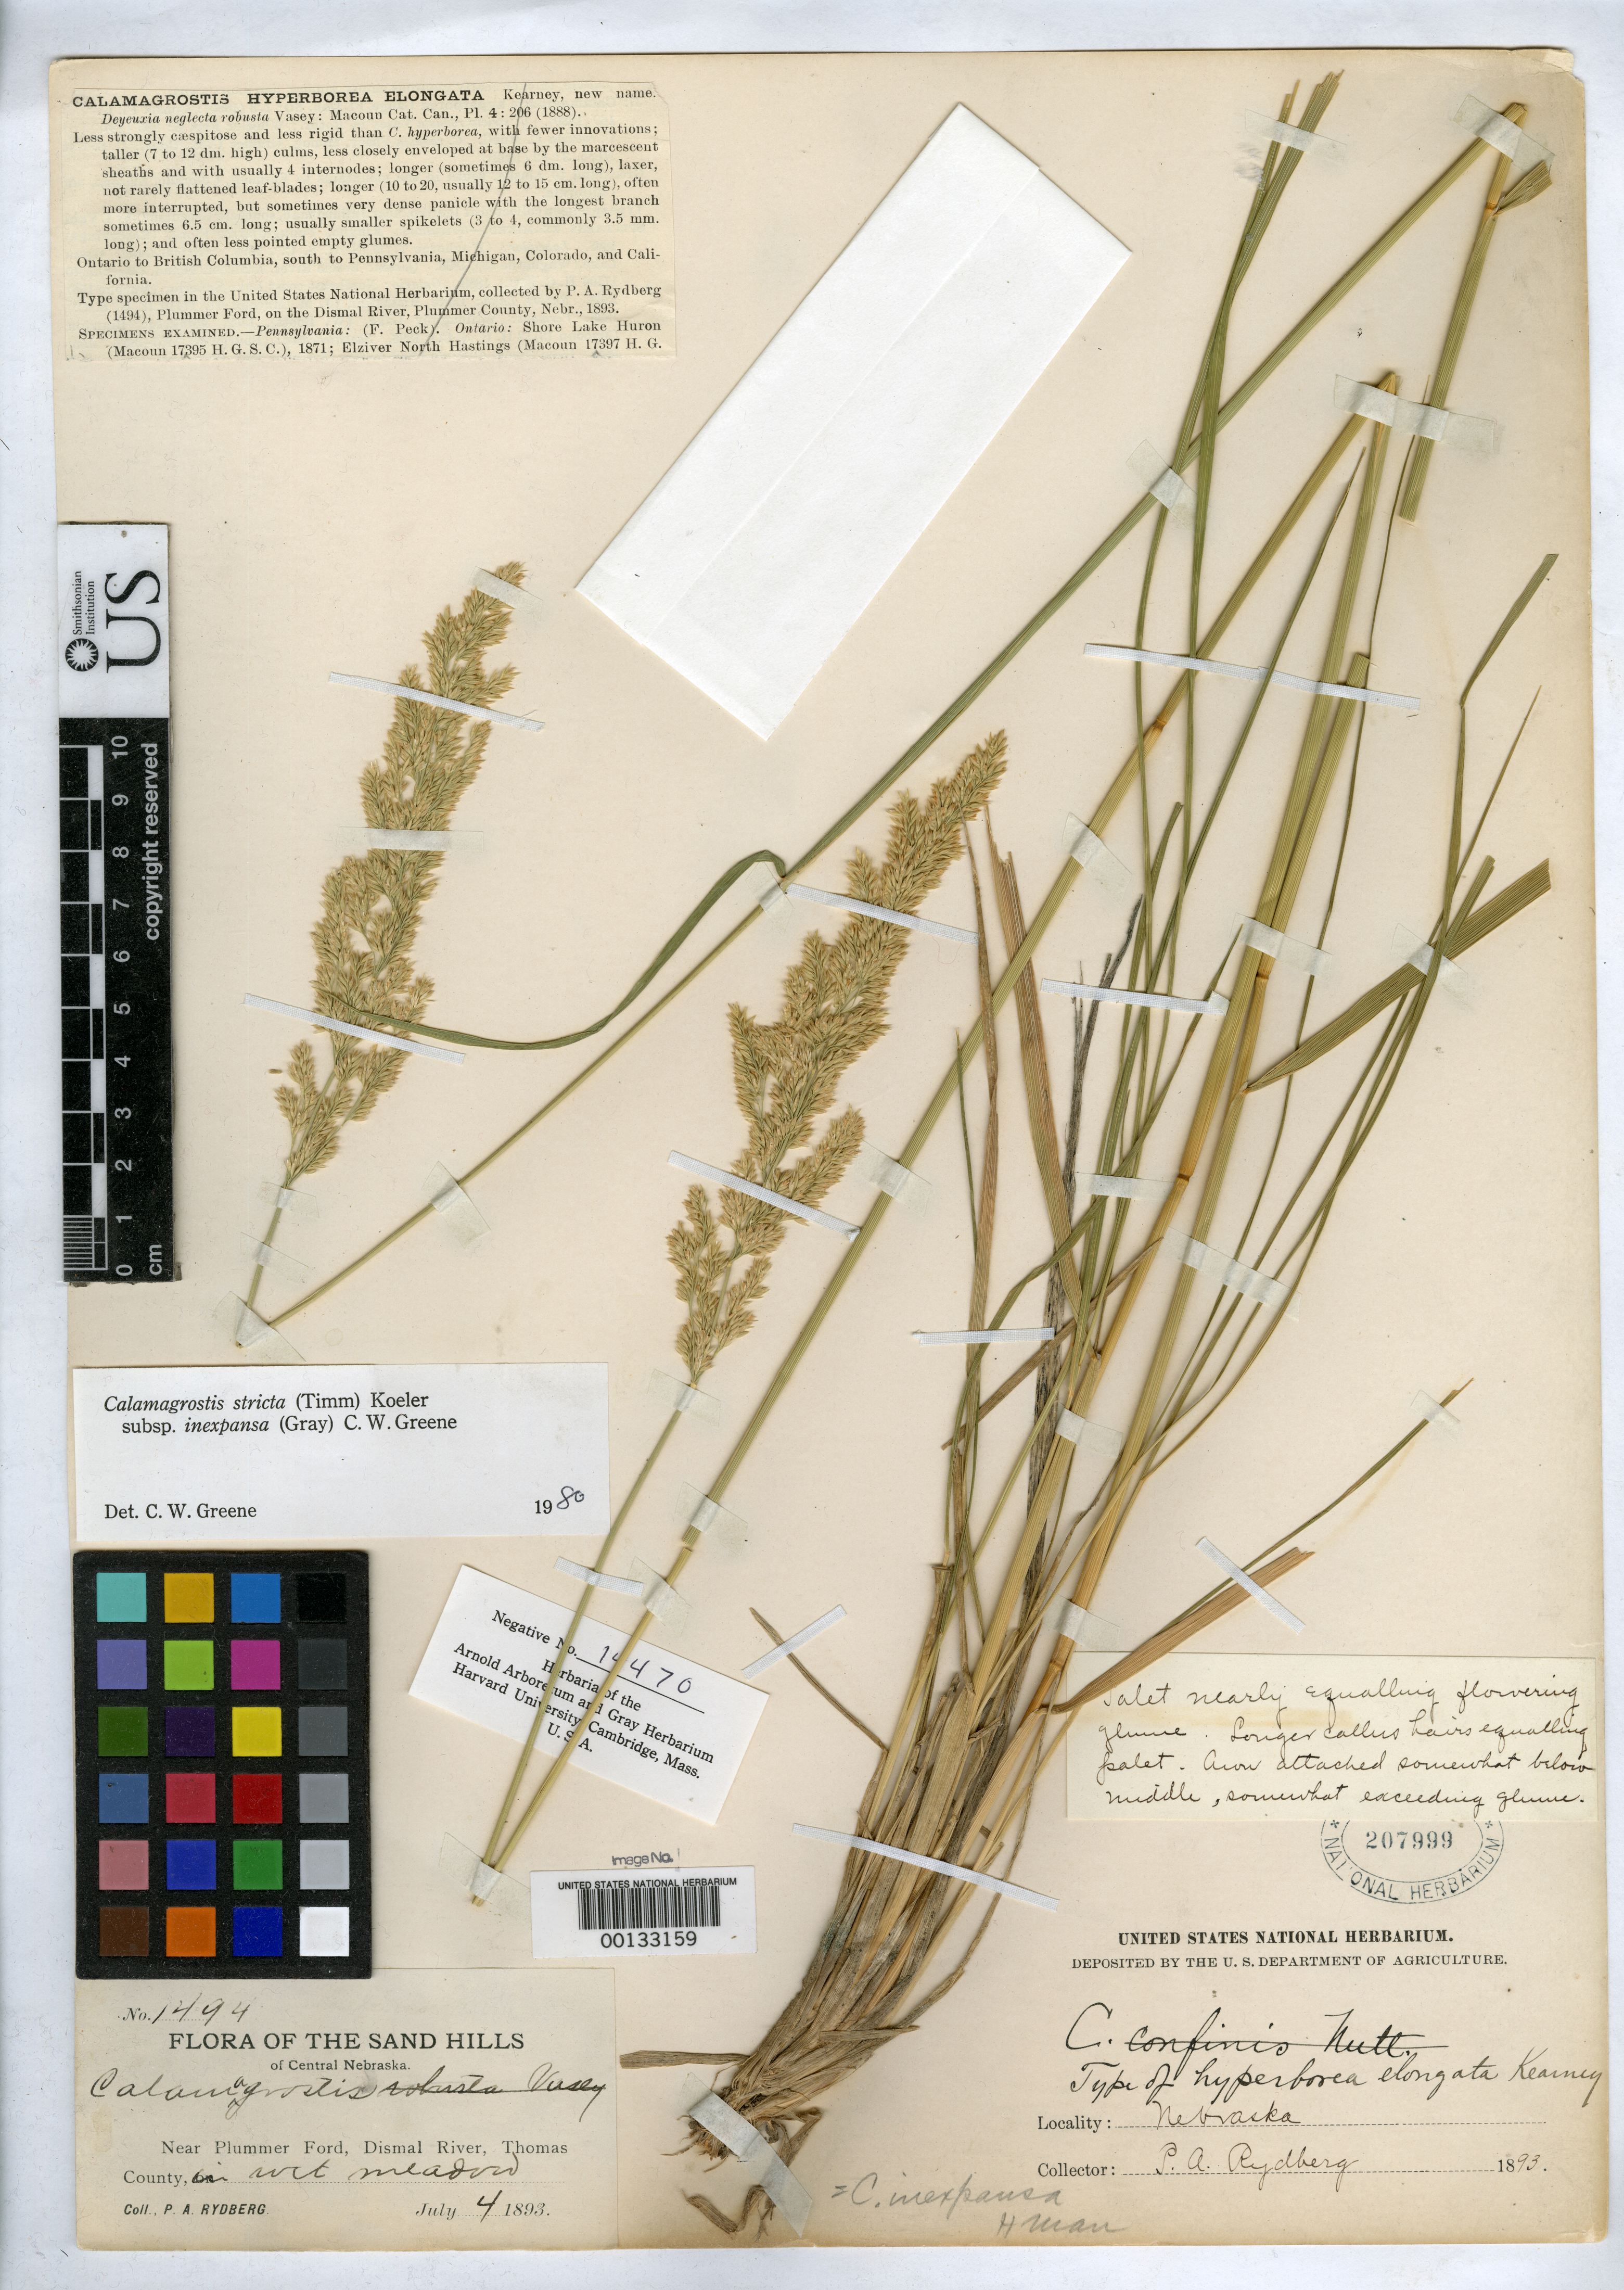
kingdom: Plantae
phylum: Tracheophyta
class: Liliopsida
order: Poales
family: Poaceae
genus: Calamagrostis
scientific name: Calamagrostis hyperborea var. elongata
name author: Kearney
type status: Holotype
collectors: P. A. Rydberg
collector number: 1494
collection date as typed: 04 Jul 1893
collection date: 1893-07-04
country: United States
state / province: Nebraska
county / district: Thomas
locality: Near Plummer Ford, Dismal River.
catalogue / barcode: US 207999